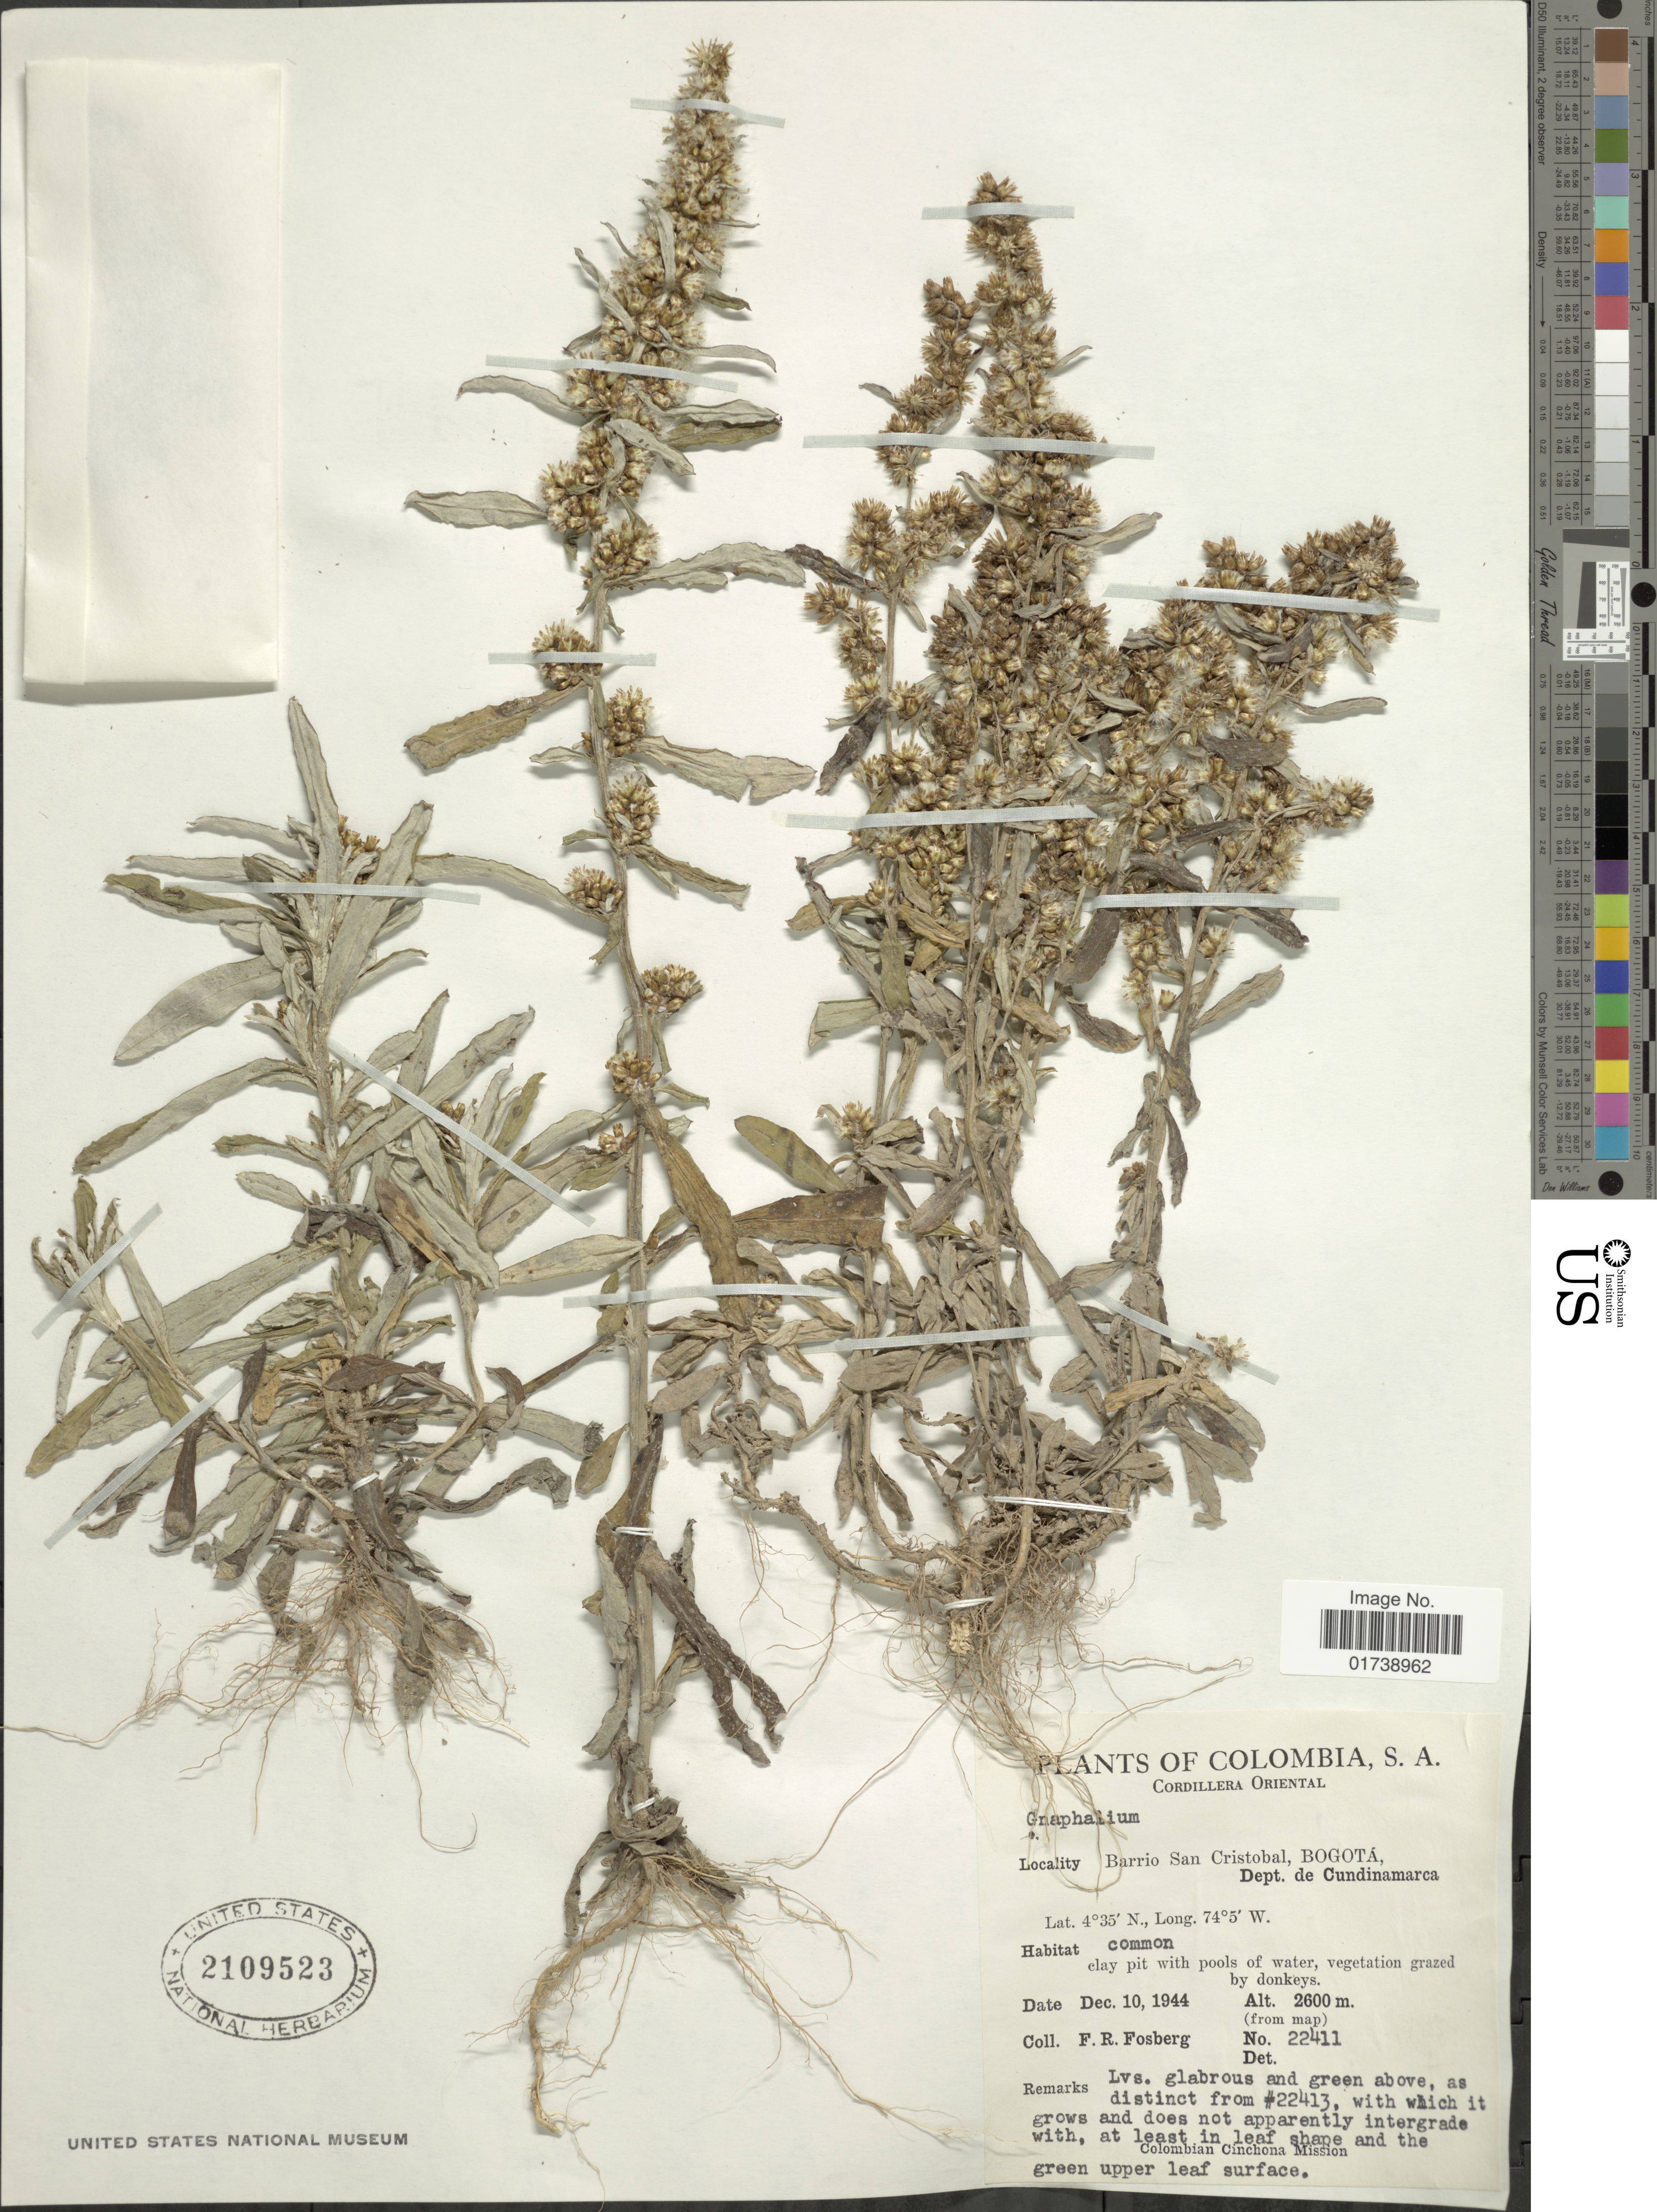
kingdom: Plantae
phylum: Tracheophyta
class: Magnoliopsida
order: Asterales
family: Asteraceae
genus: Gamochaeta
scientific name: Gamochaeta sp.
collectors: F. R. Fosberg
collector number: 22411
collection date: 1944-10-10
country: Colombia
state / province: Cundinamarca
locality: Cordillera Oriental, Barrio San Cristobal, Bogota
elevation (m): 2600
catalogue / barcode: US 2109523